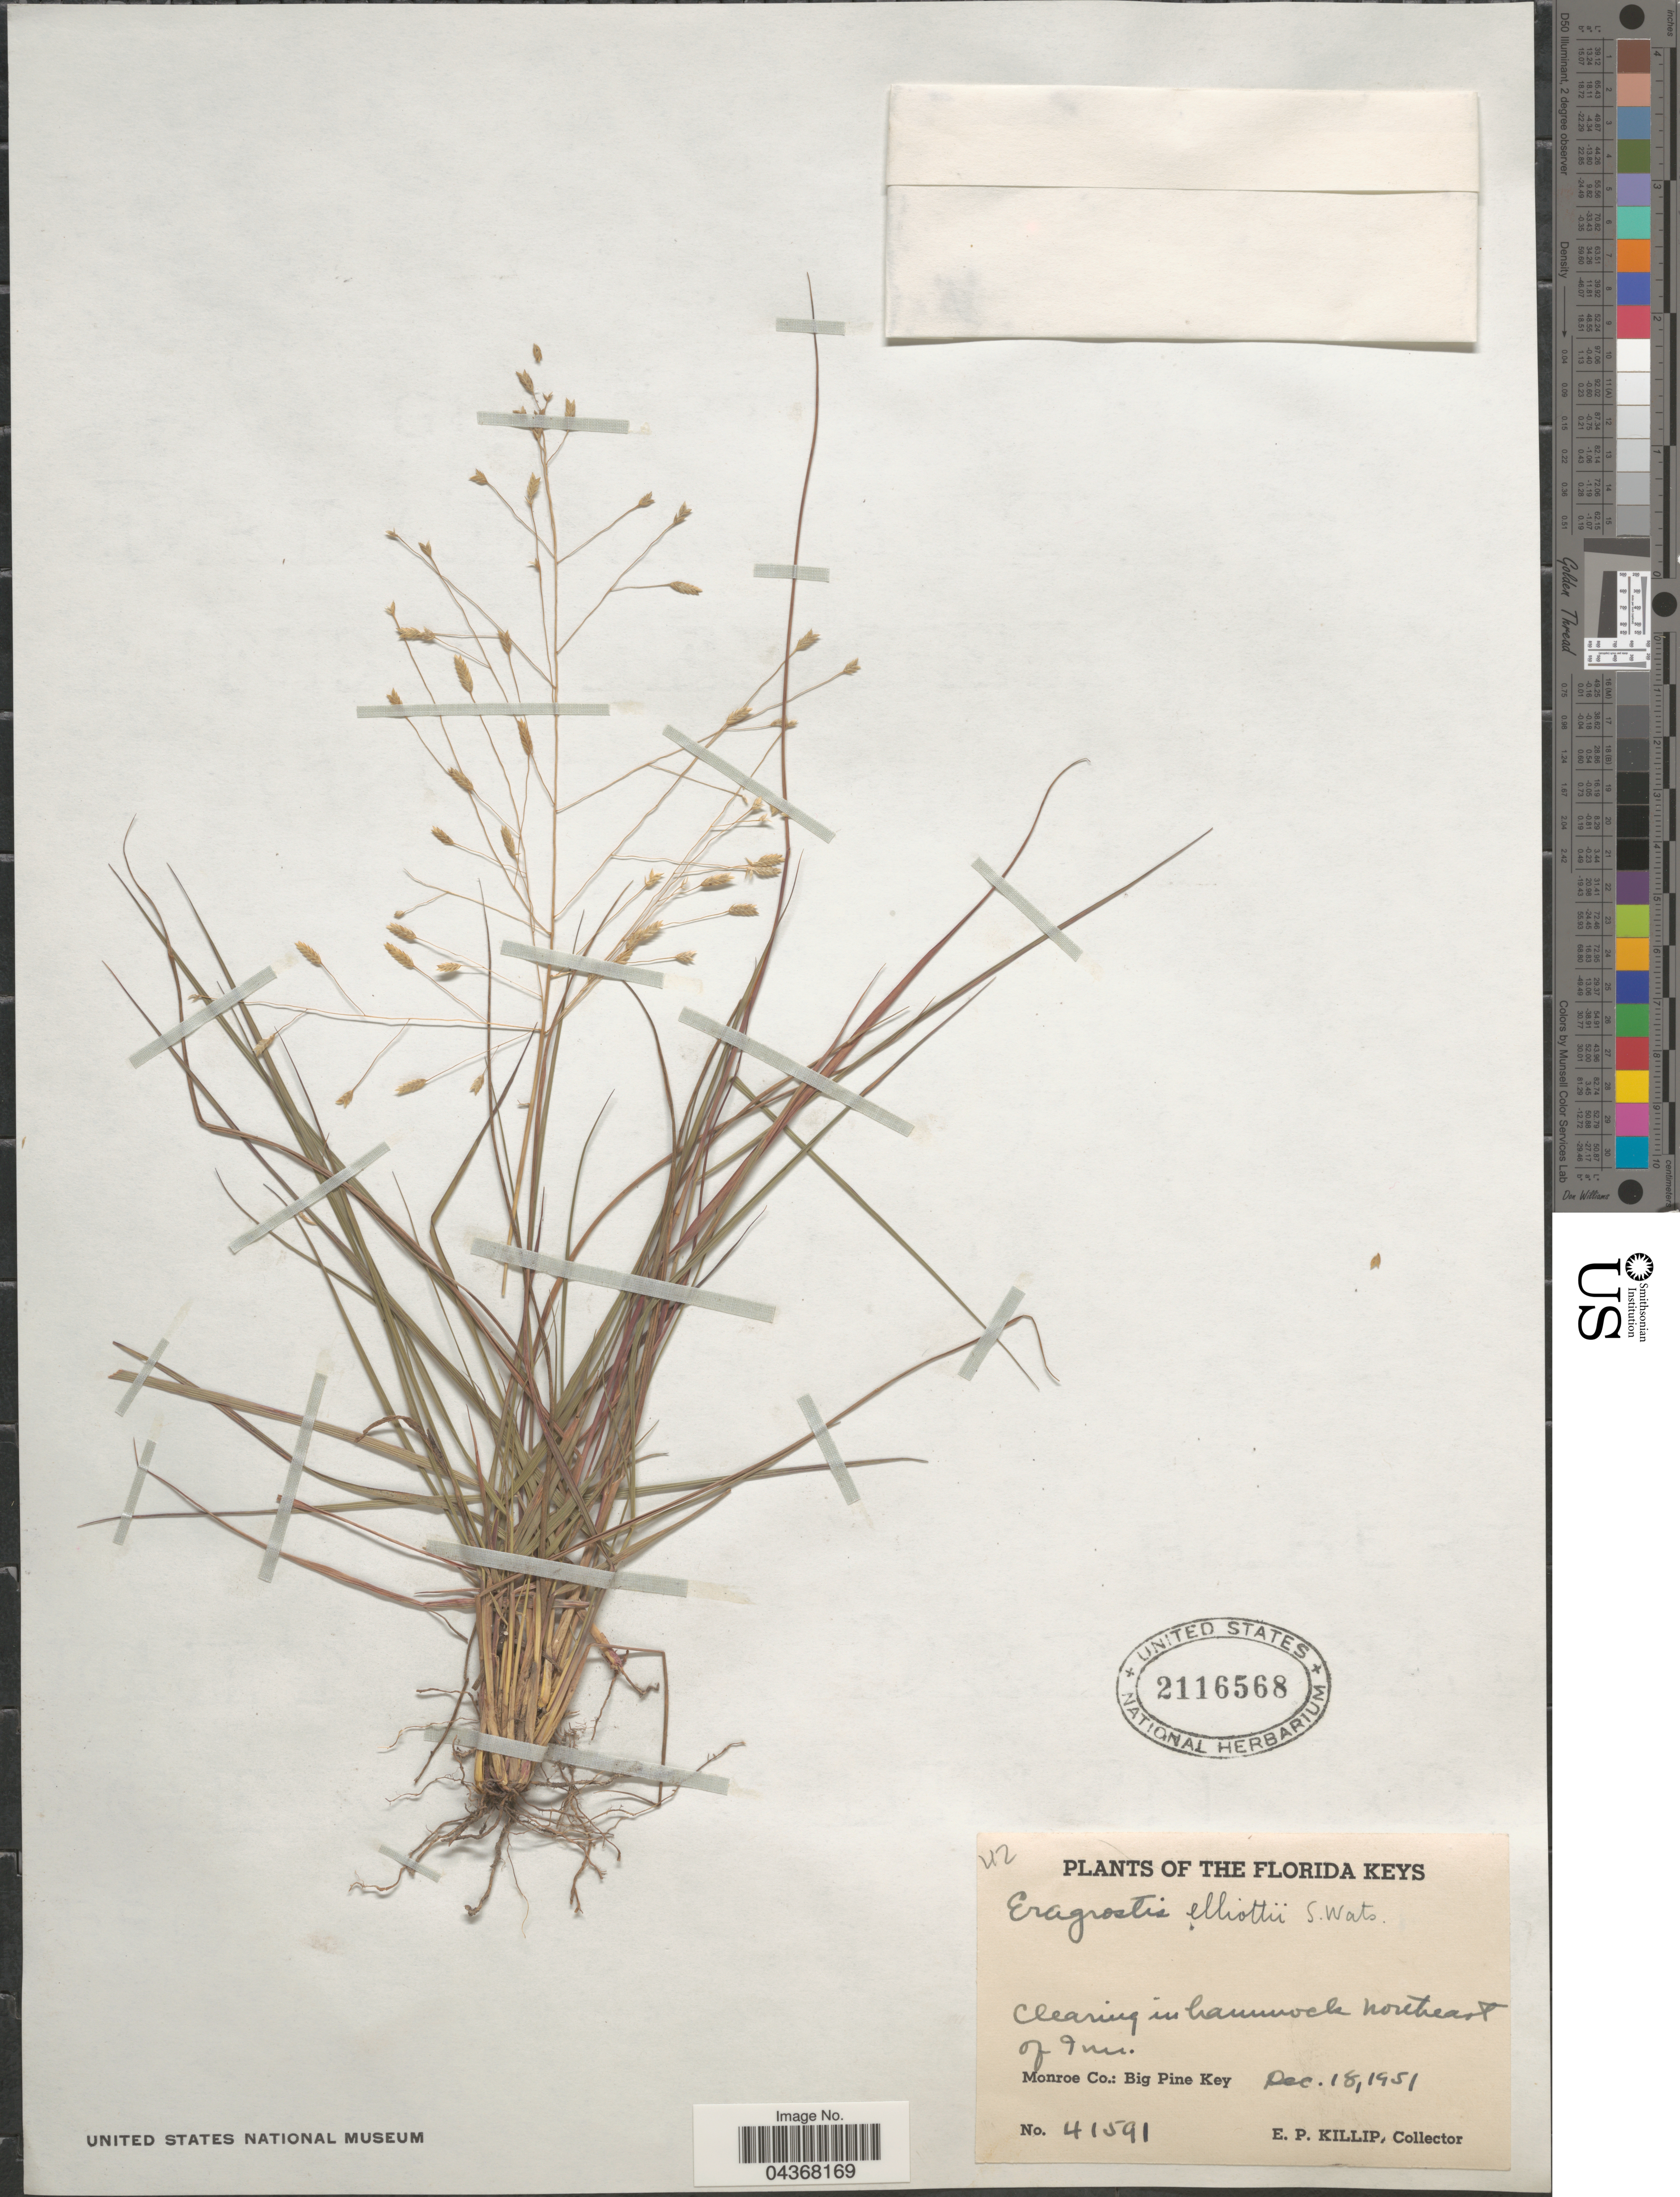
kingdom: Plantae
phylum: Tracheophyta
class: Liliopsida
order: Poales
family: Poaceae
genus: Eragrostis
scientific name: Eragrostis elliottii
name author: S. Watson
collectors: E. P. Killip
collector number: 41591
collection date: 1951-12-18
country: United States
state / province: Florida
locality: The Florida Keys. Clearing in hammock northeast of 9 mi. Monroe Co.: Big Pine Key.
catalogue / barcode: US 2116568